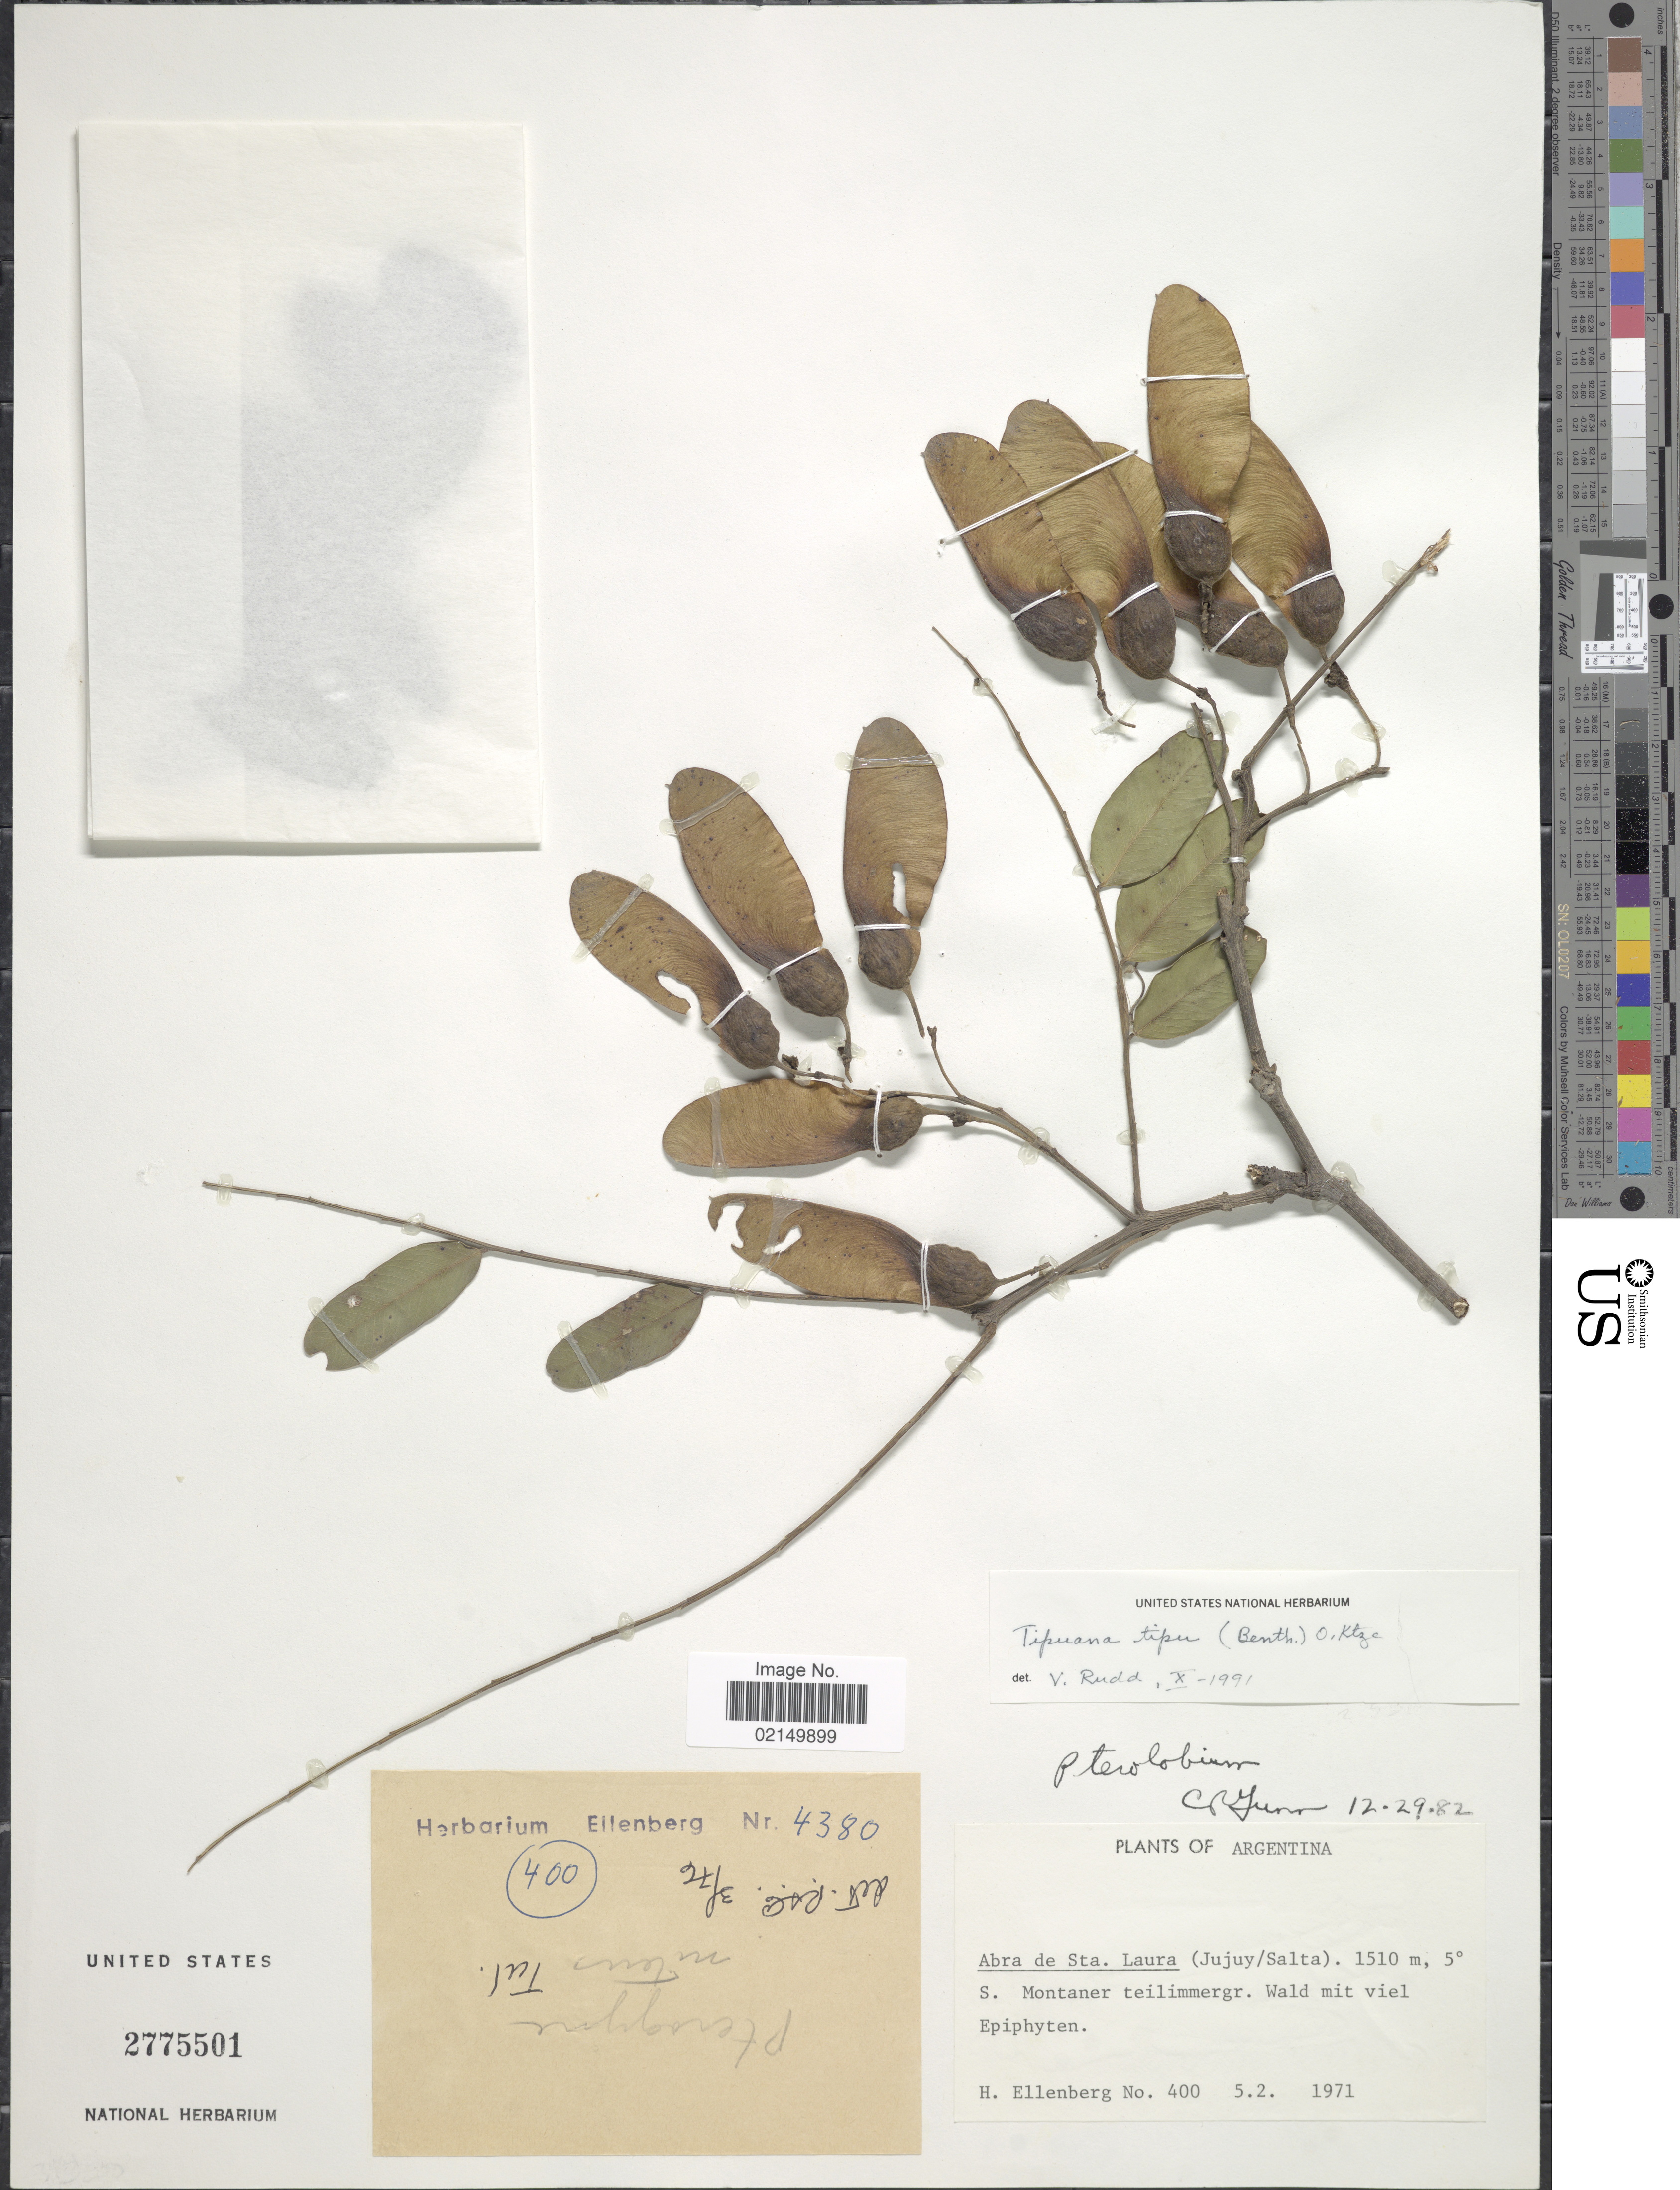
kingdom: Plantae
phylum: Tracheophyta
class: Magnoliopsida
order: Fabales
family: Fabaceae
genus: Tipuana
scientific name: Tipuana tipu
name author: (Benth.) Kuntze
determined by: Rudd, V.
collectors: H. Ellenberg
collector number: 400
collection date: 1971-02-05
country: Argentina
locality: Abra de Sta. Laura (Jujuy/Salta)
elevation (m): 1510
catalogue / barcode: US 2775501